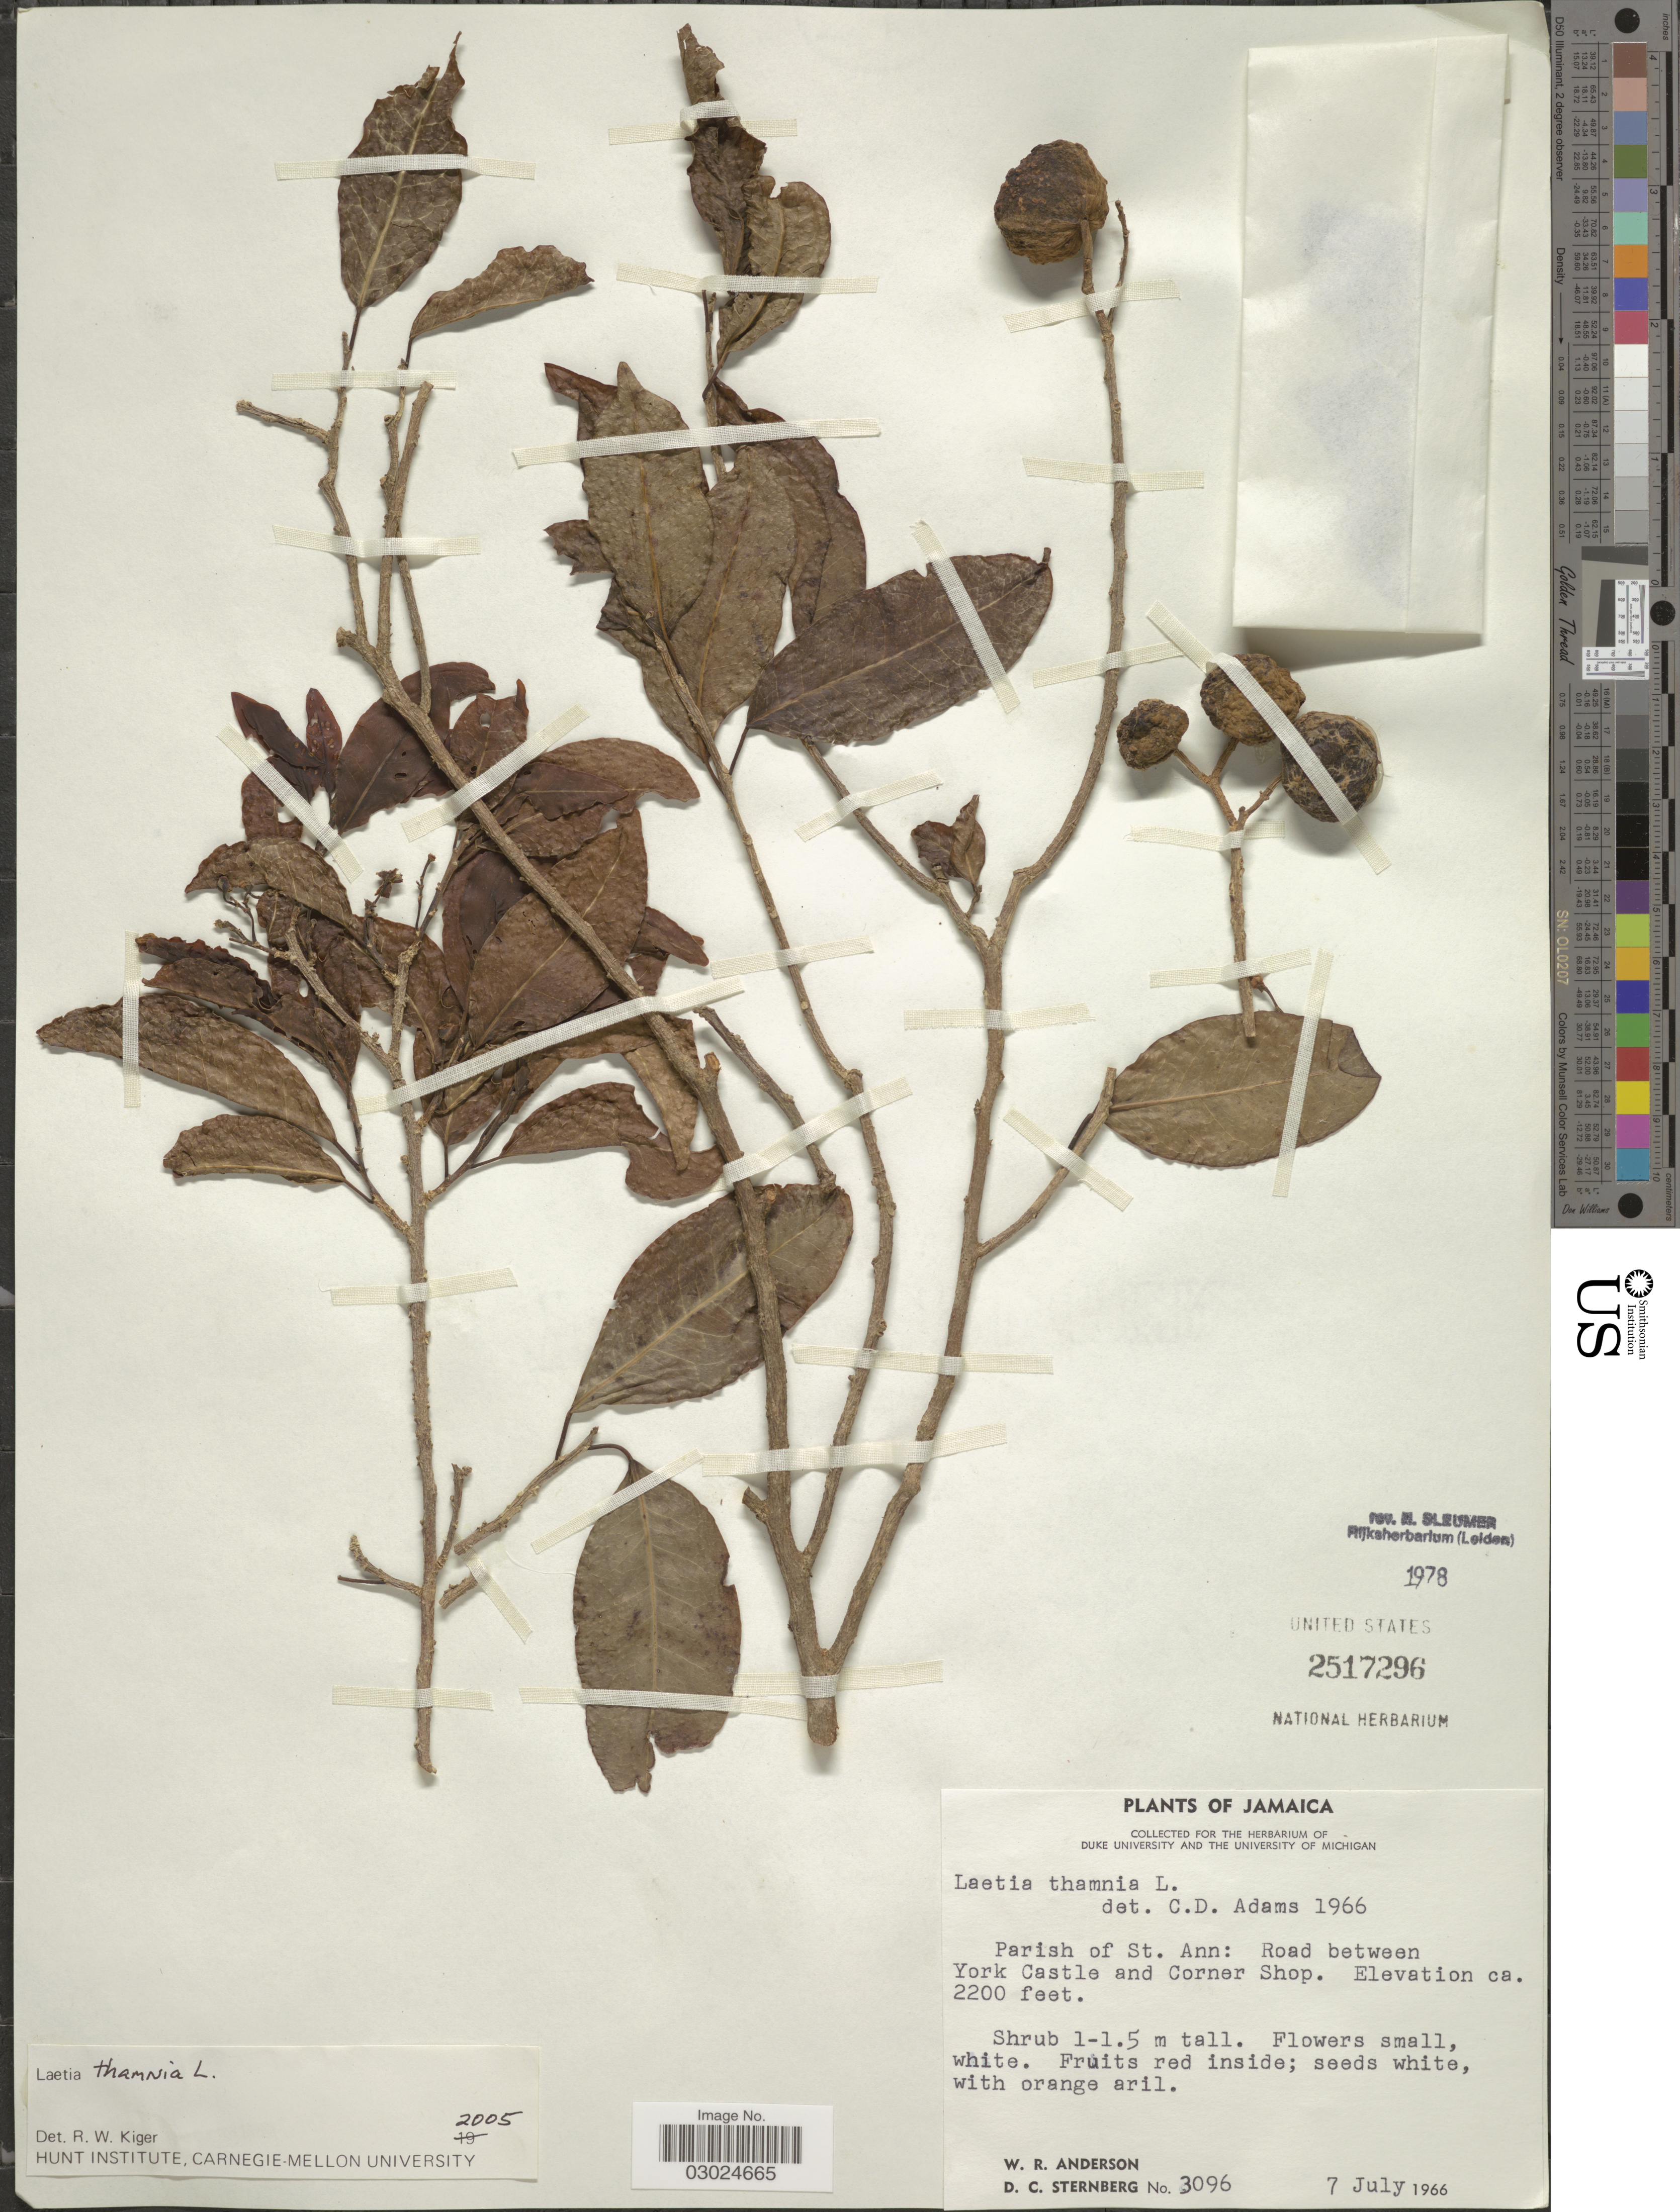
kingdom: Plantae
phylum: Tracheophyta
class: Magnoliopsida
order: Malpighiales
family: Salicaceae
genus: Laetia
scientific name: Laetia thamnia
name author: L.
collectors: W. Anderson & D. Sternberg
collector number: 3096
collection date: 1966-07-07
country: Jamaica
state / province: Saint Ann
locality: Parish of St. Ann: Road between York Castle and Corner Shop.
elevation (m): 671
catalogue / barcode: US 2517296